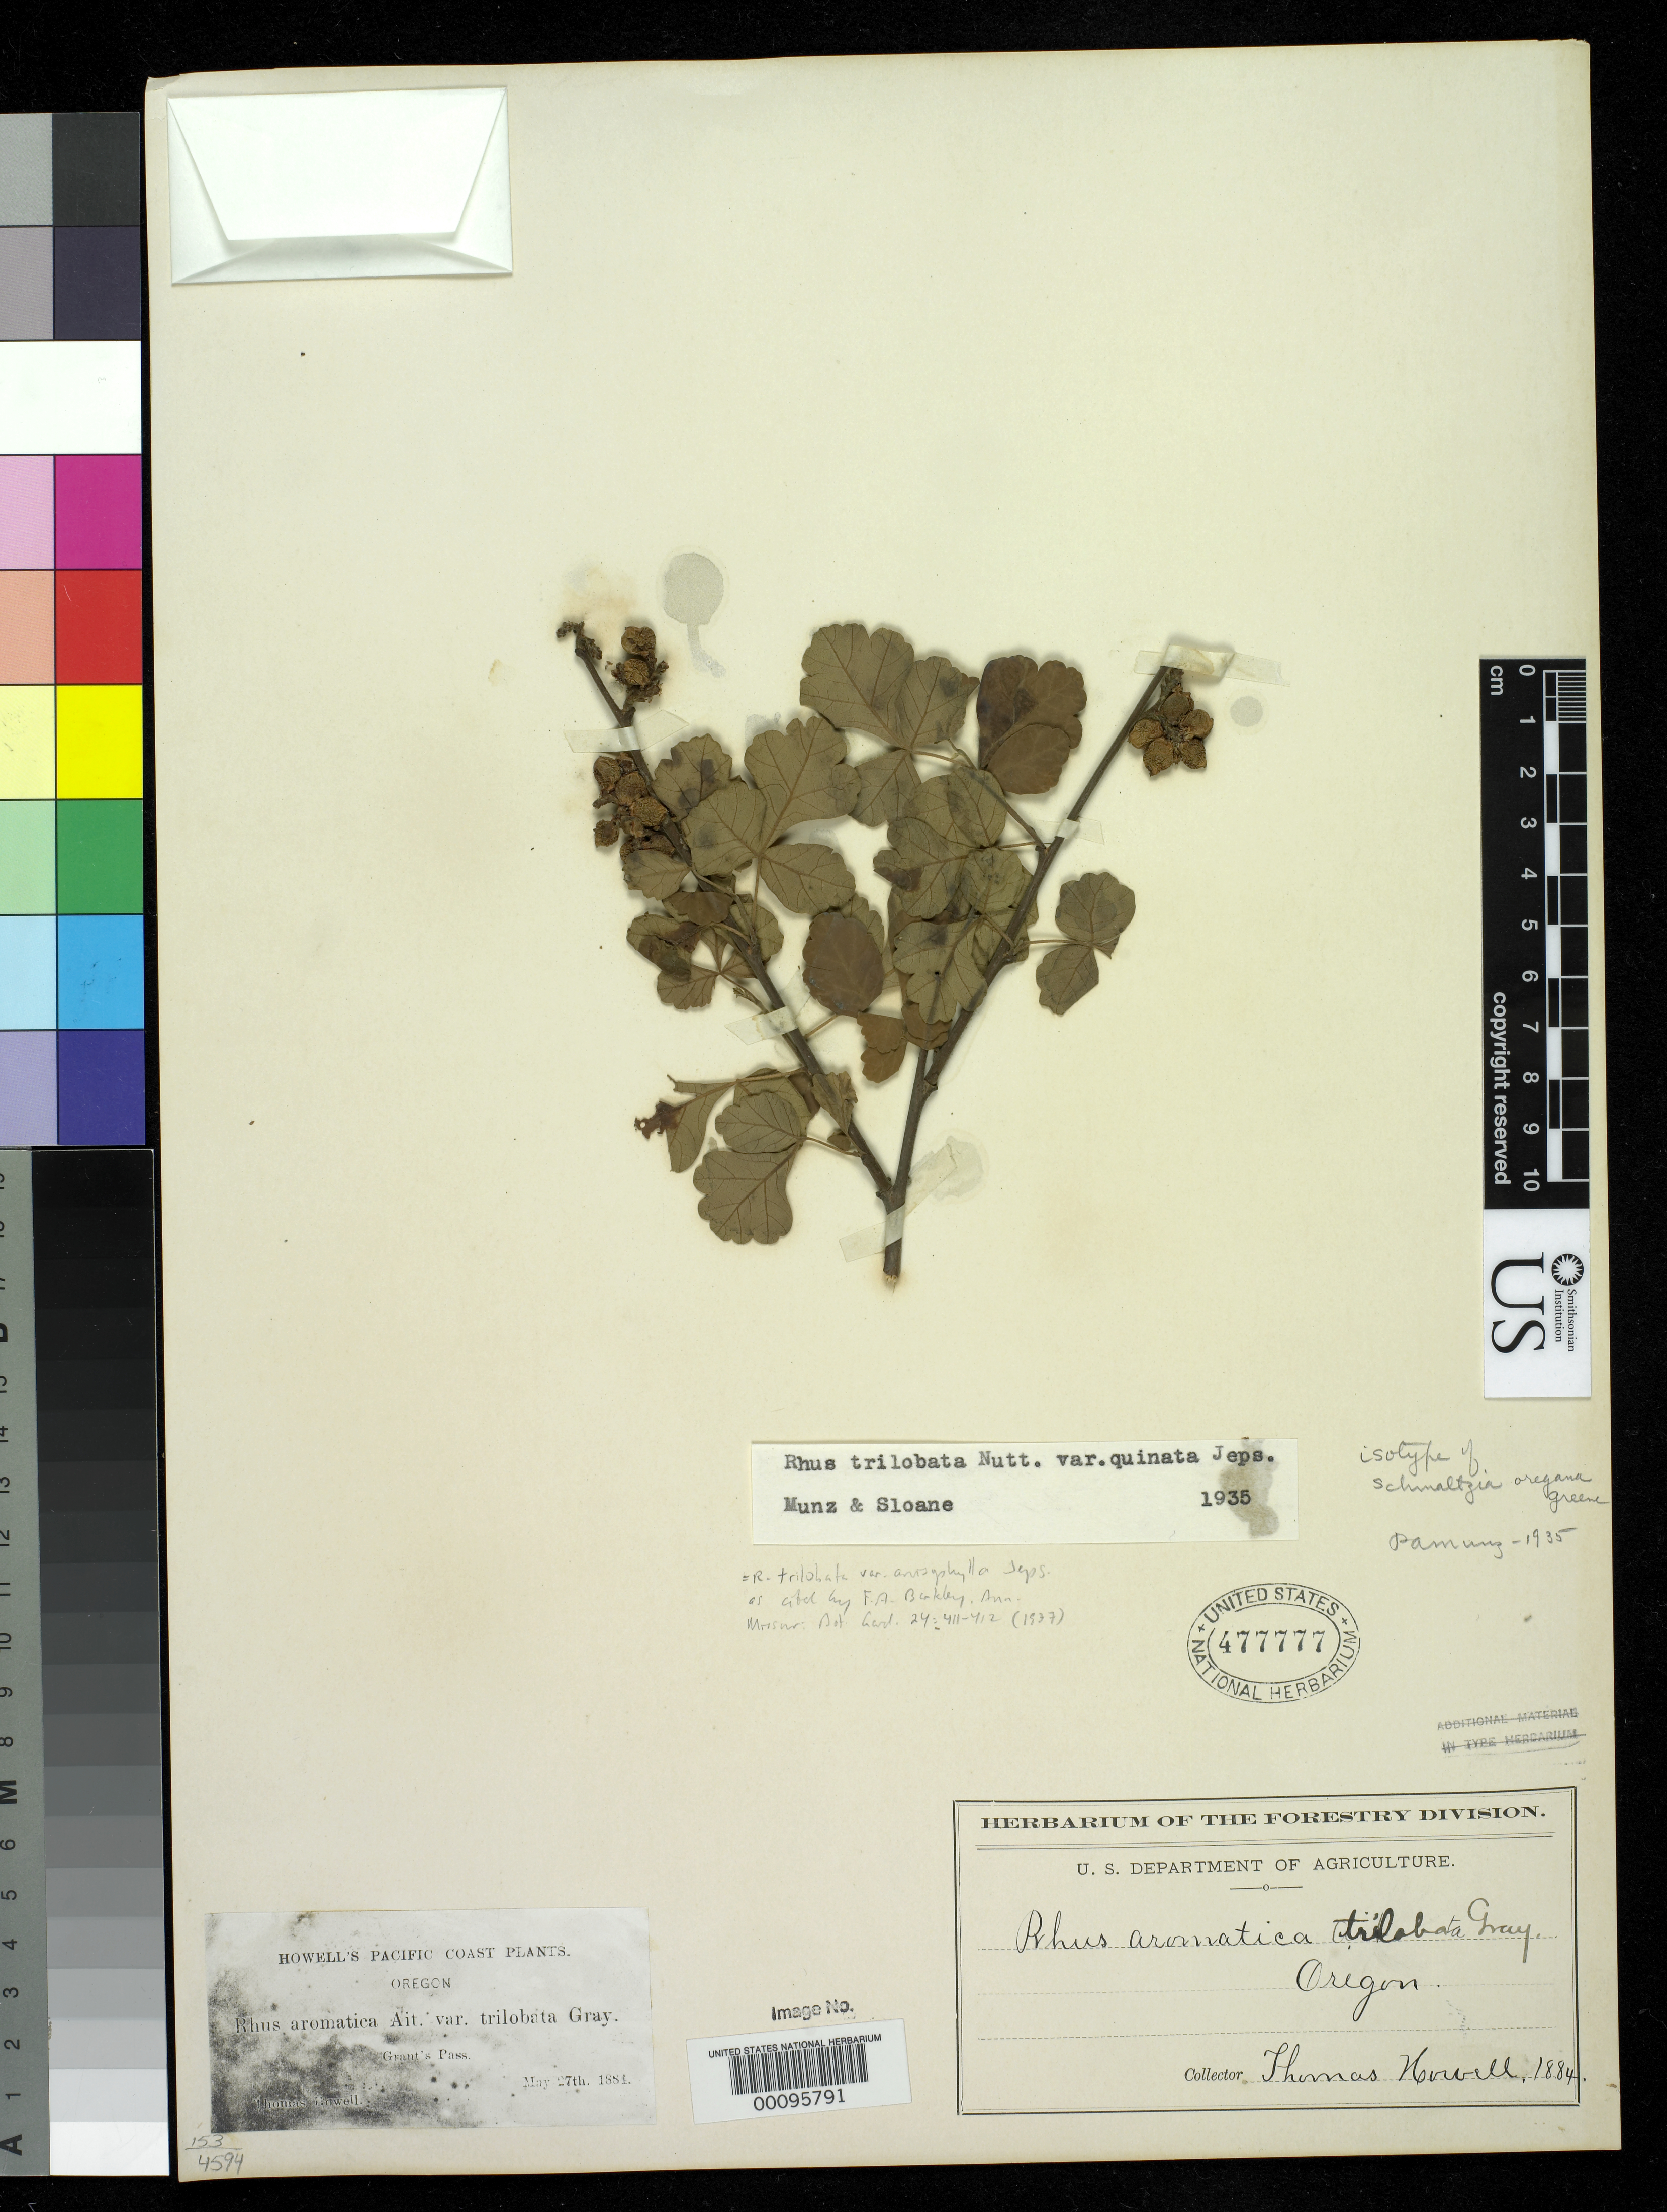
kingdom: Plantae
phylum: Tracheophyta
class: Magnoliopsida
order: Sapindales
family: Anacardiaceae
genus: Schmaltzia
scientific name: Schmaltzia oregana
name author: Greene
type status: Isotype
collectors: T. J. Howell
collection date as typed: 27 May 1884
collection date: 1884-05-27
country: United States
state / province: Oregon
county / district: Josephine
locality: Grant's Pass.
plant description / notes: Currently accepted name as cited by F.A. Barkley, Ann. Missouri Bot. Gard. 24: 411-412.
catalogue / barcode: US 477777